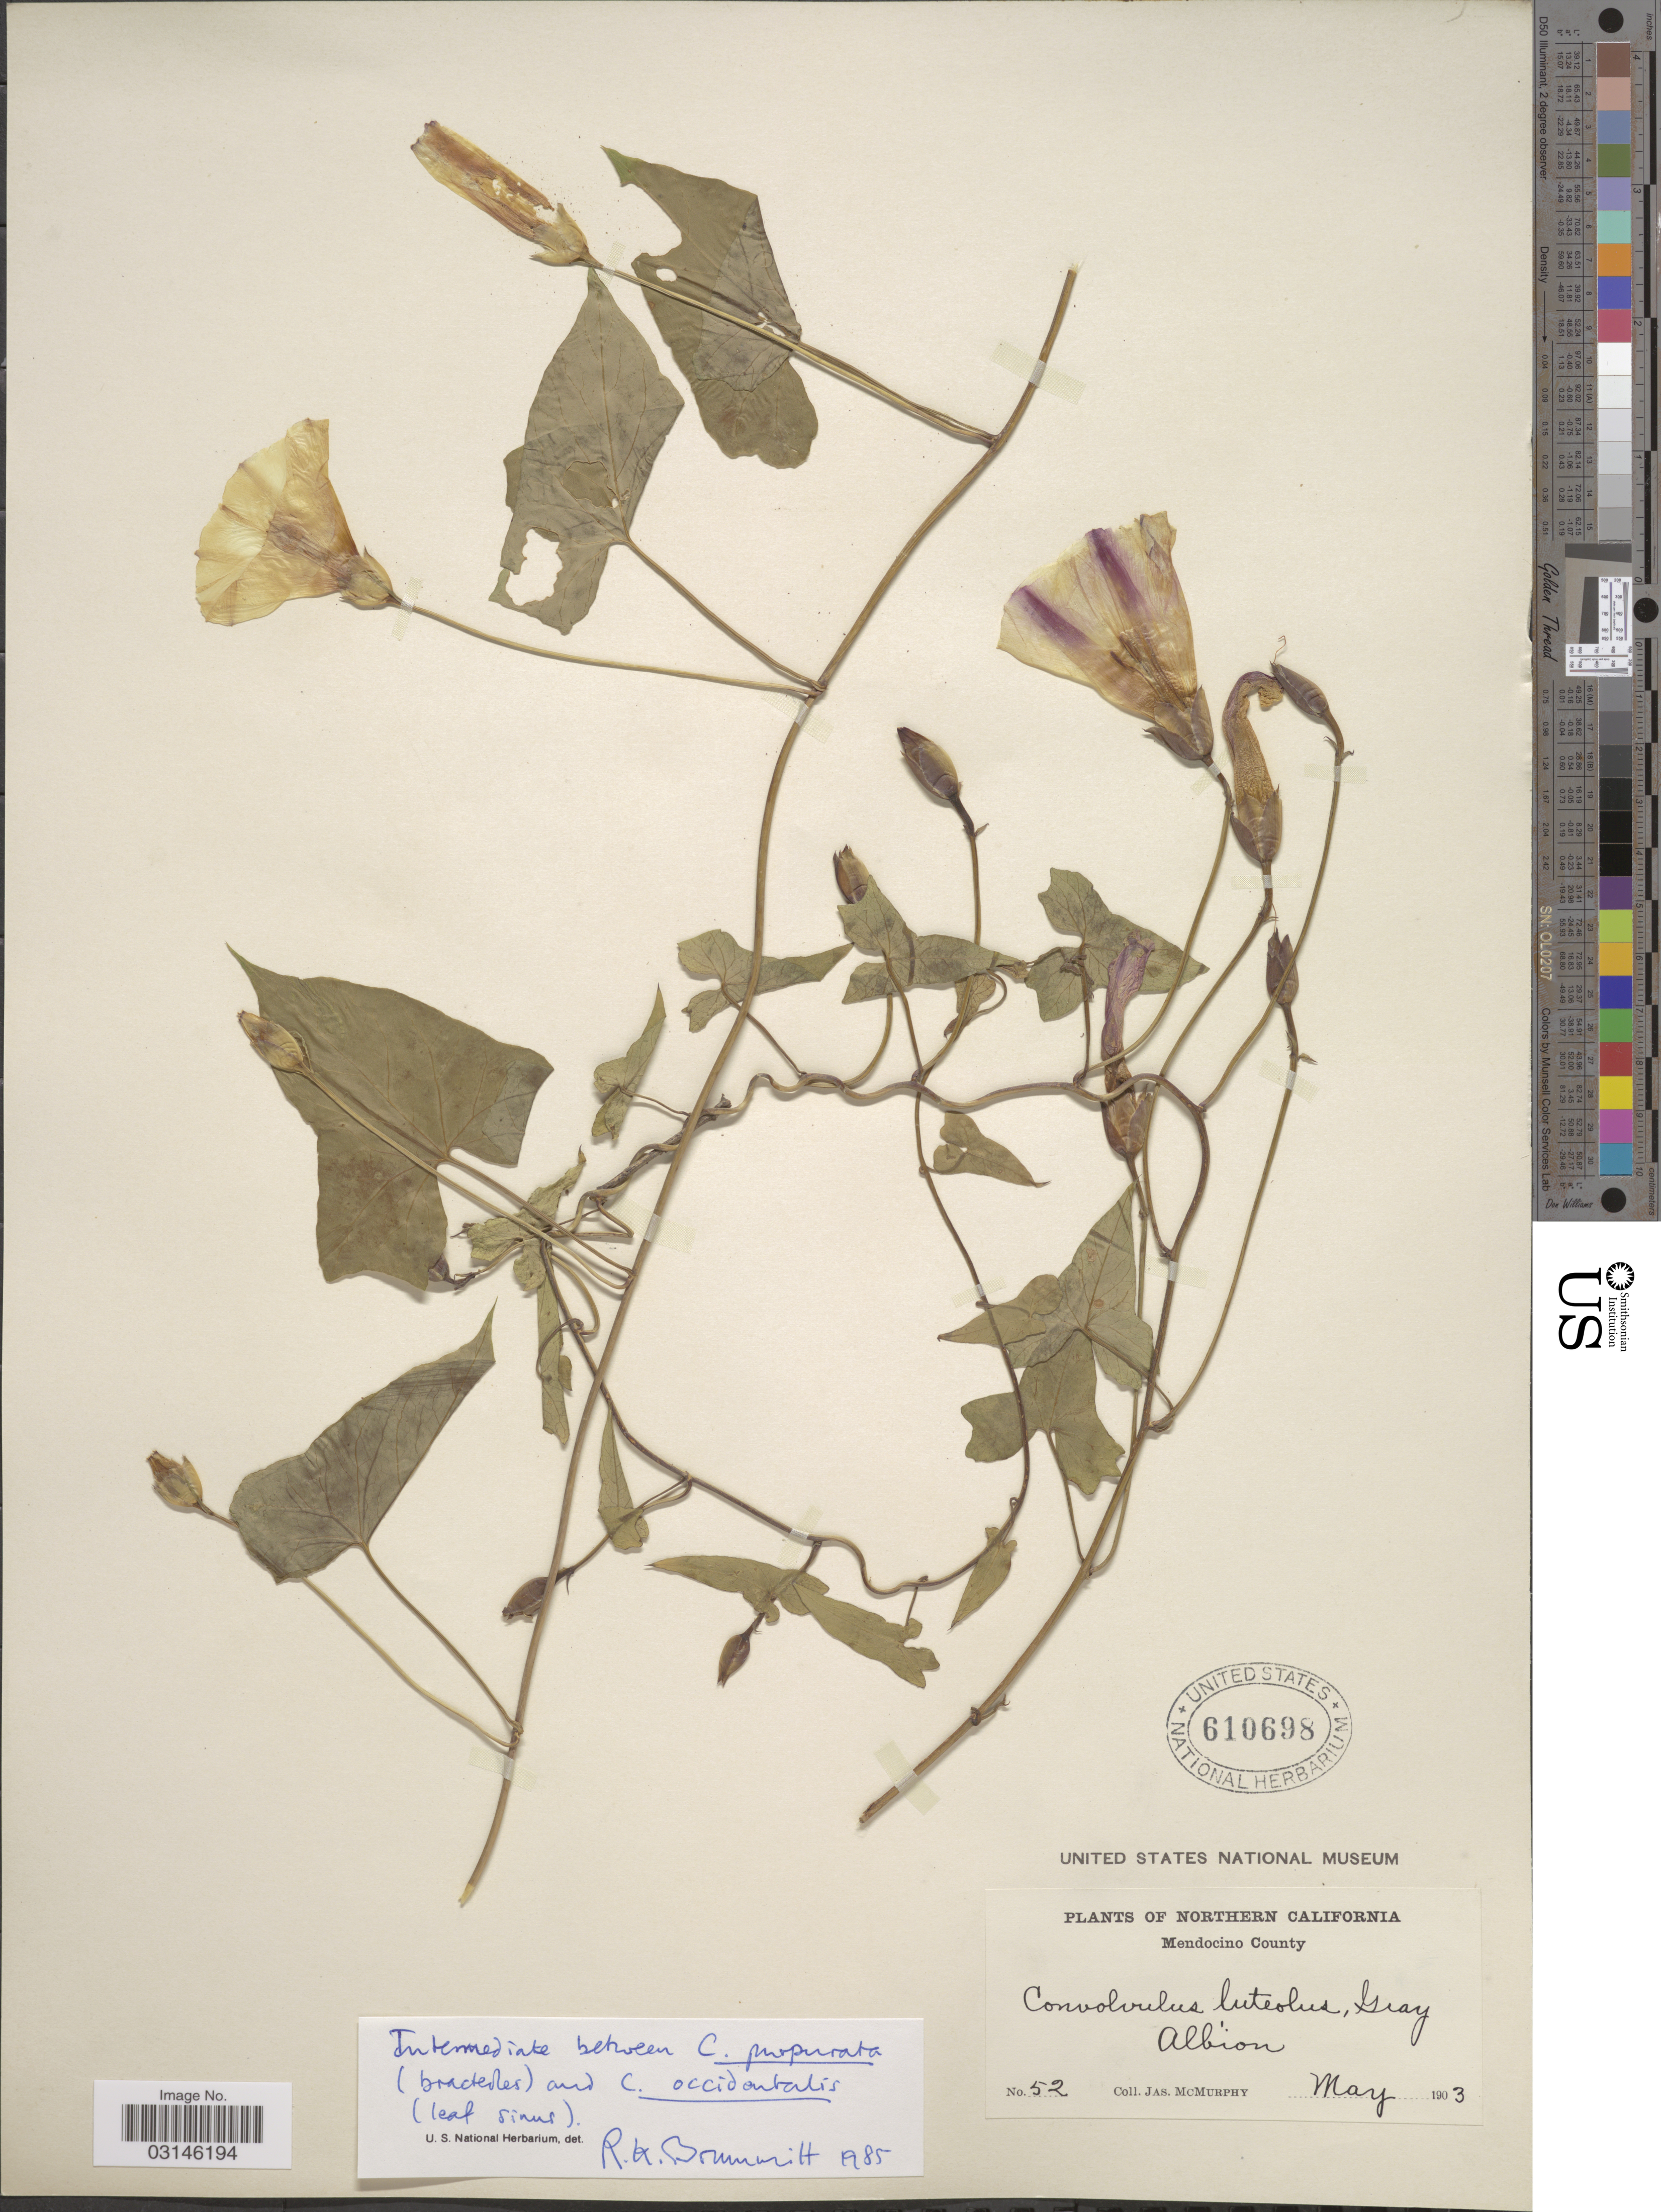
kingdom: Plantae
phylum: Tracheophyta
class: Magnoliopsida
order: Solanales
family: Convolvulaceae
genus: Calystegia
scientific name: Calystegia purpurata subsp. purpurata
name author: (Greene) Brummitt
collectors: J. McMurphy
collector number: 52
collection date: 1903-05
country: United States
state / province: California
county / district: Mendocino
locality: Northern California, Mendocino County, Albion.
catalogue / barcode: US 610698